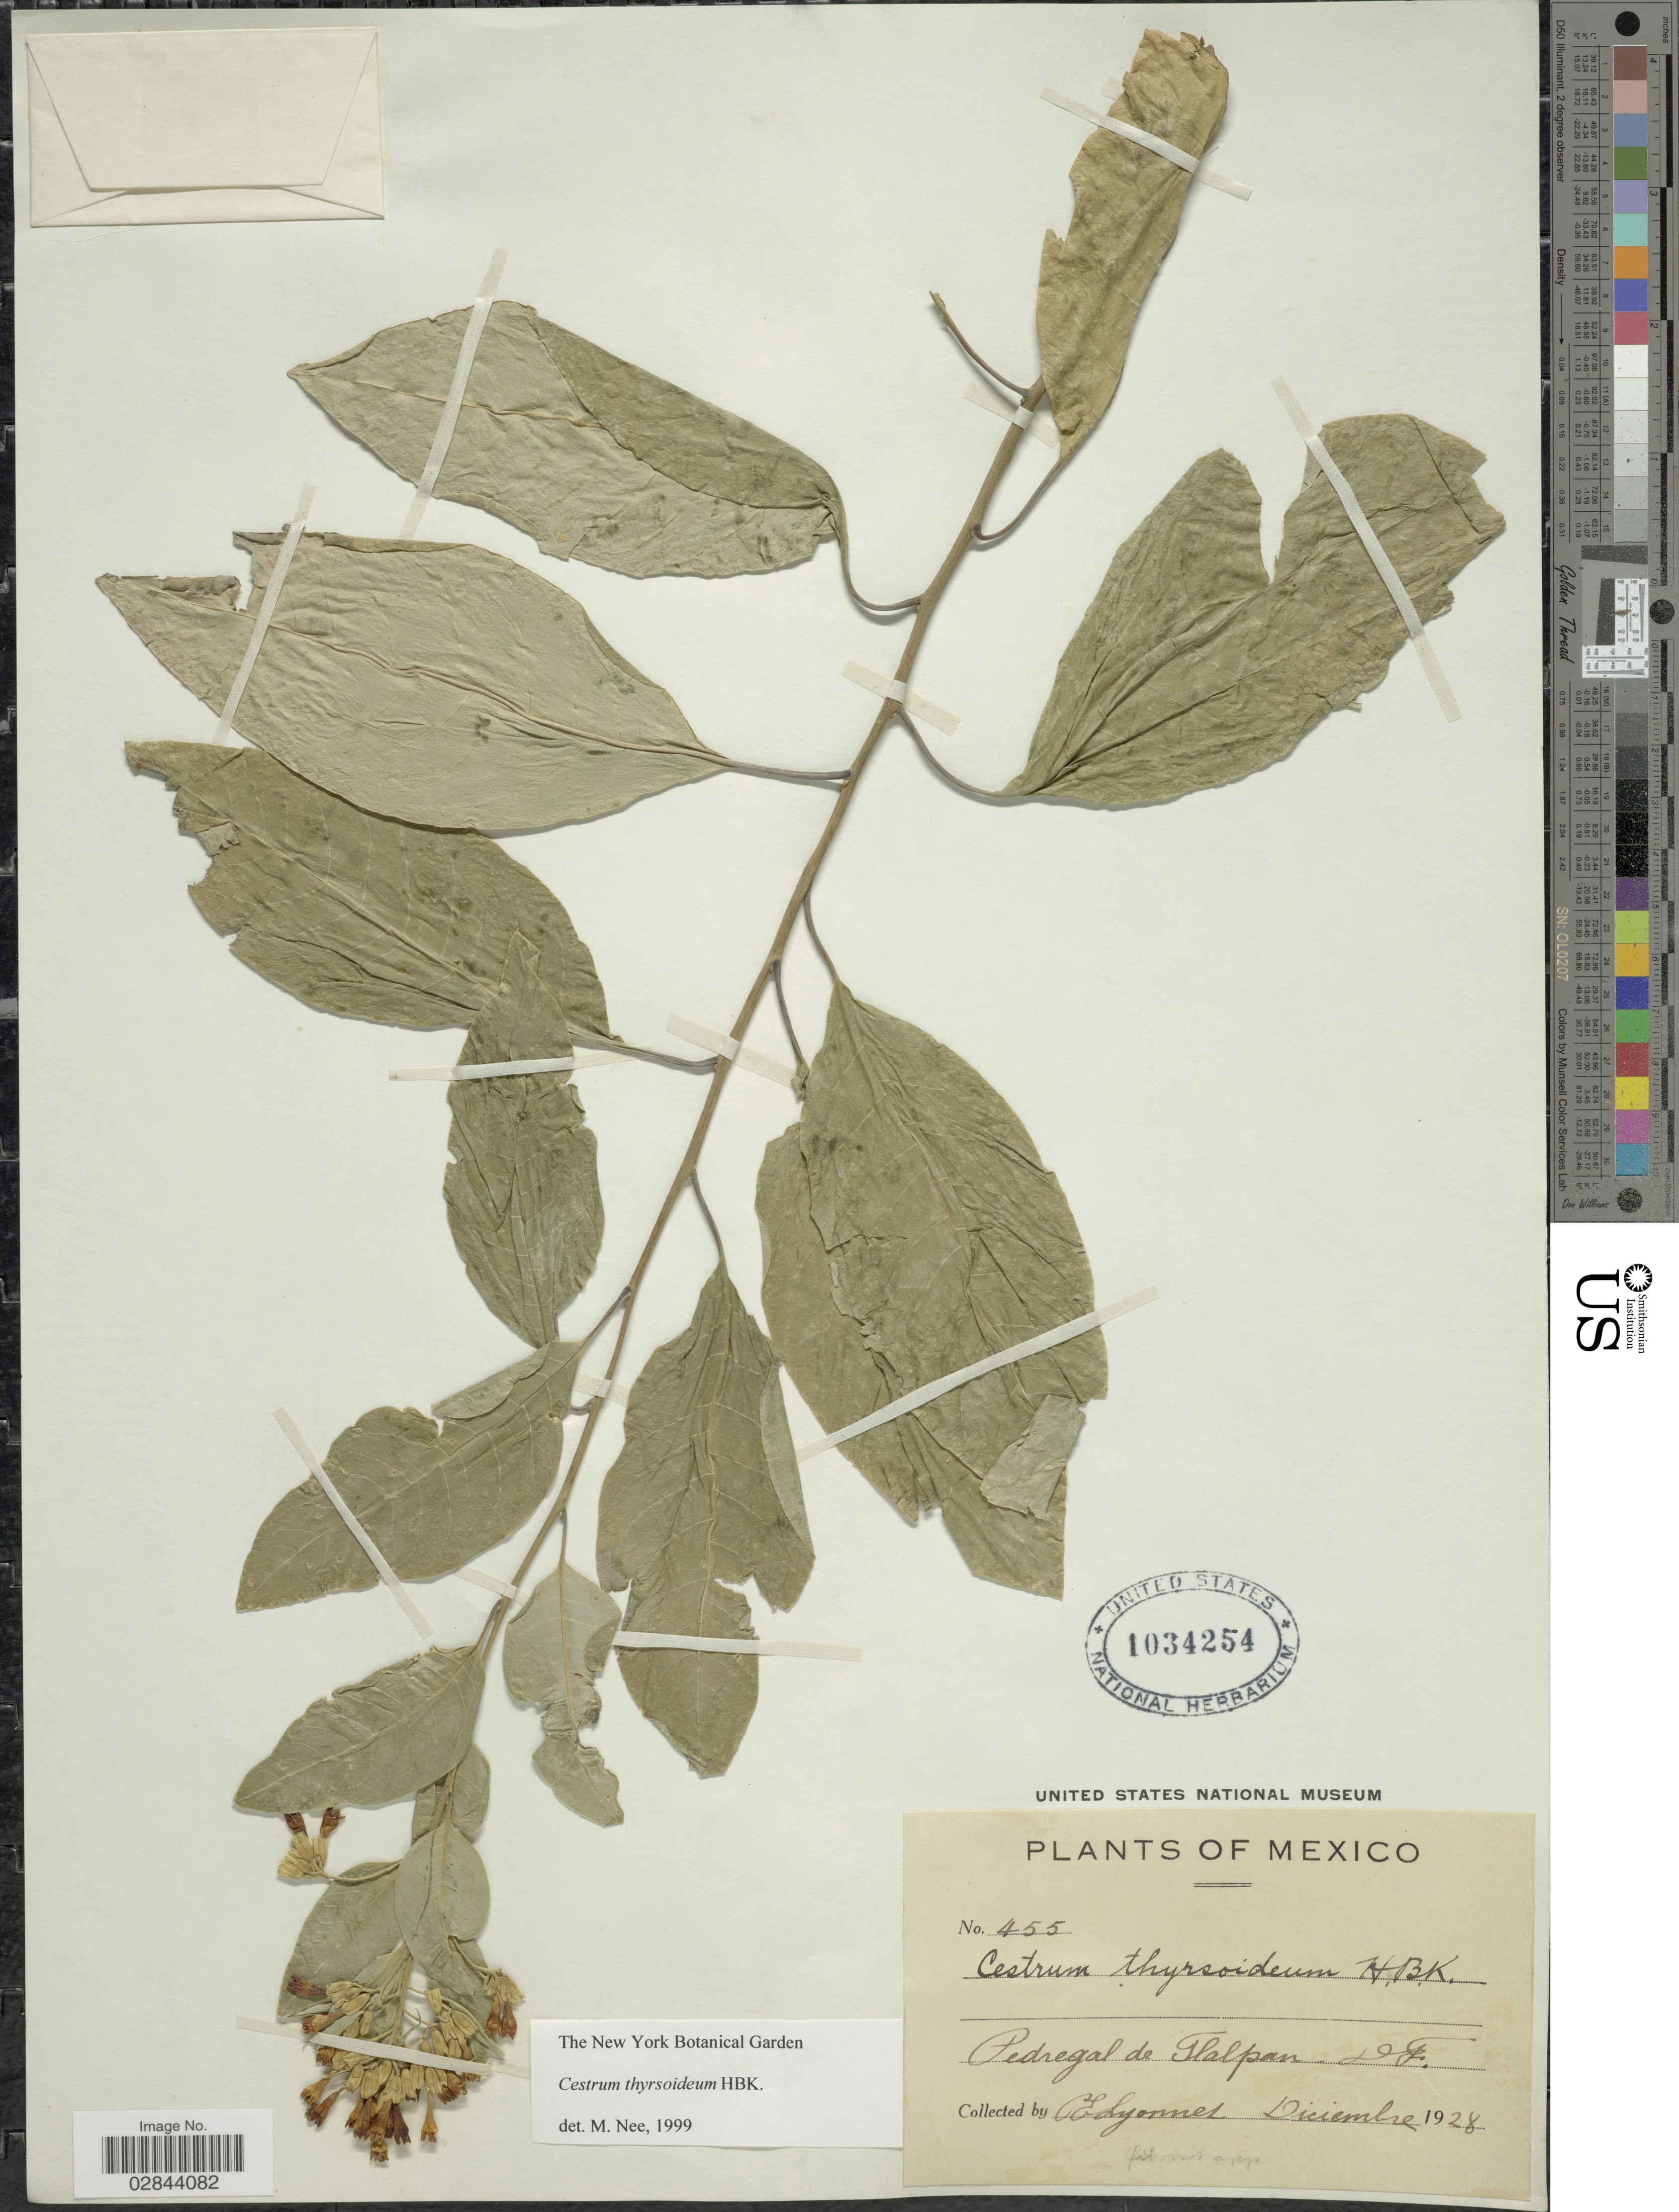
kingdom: Plantae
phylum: Tracheophyta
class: Magnoliopsida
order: Solanales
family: Solanaceae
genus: Cestrum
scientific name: Cestrum thyrsoideum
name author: Kunth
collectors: C. Lyonnet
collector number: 455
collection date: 1928-12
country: Mexico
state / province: Distrito Federal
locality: Pedregal de Tlalpan, D.F.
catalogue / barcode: US 1034254